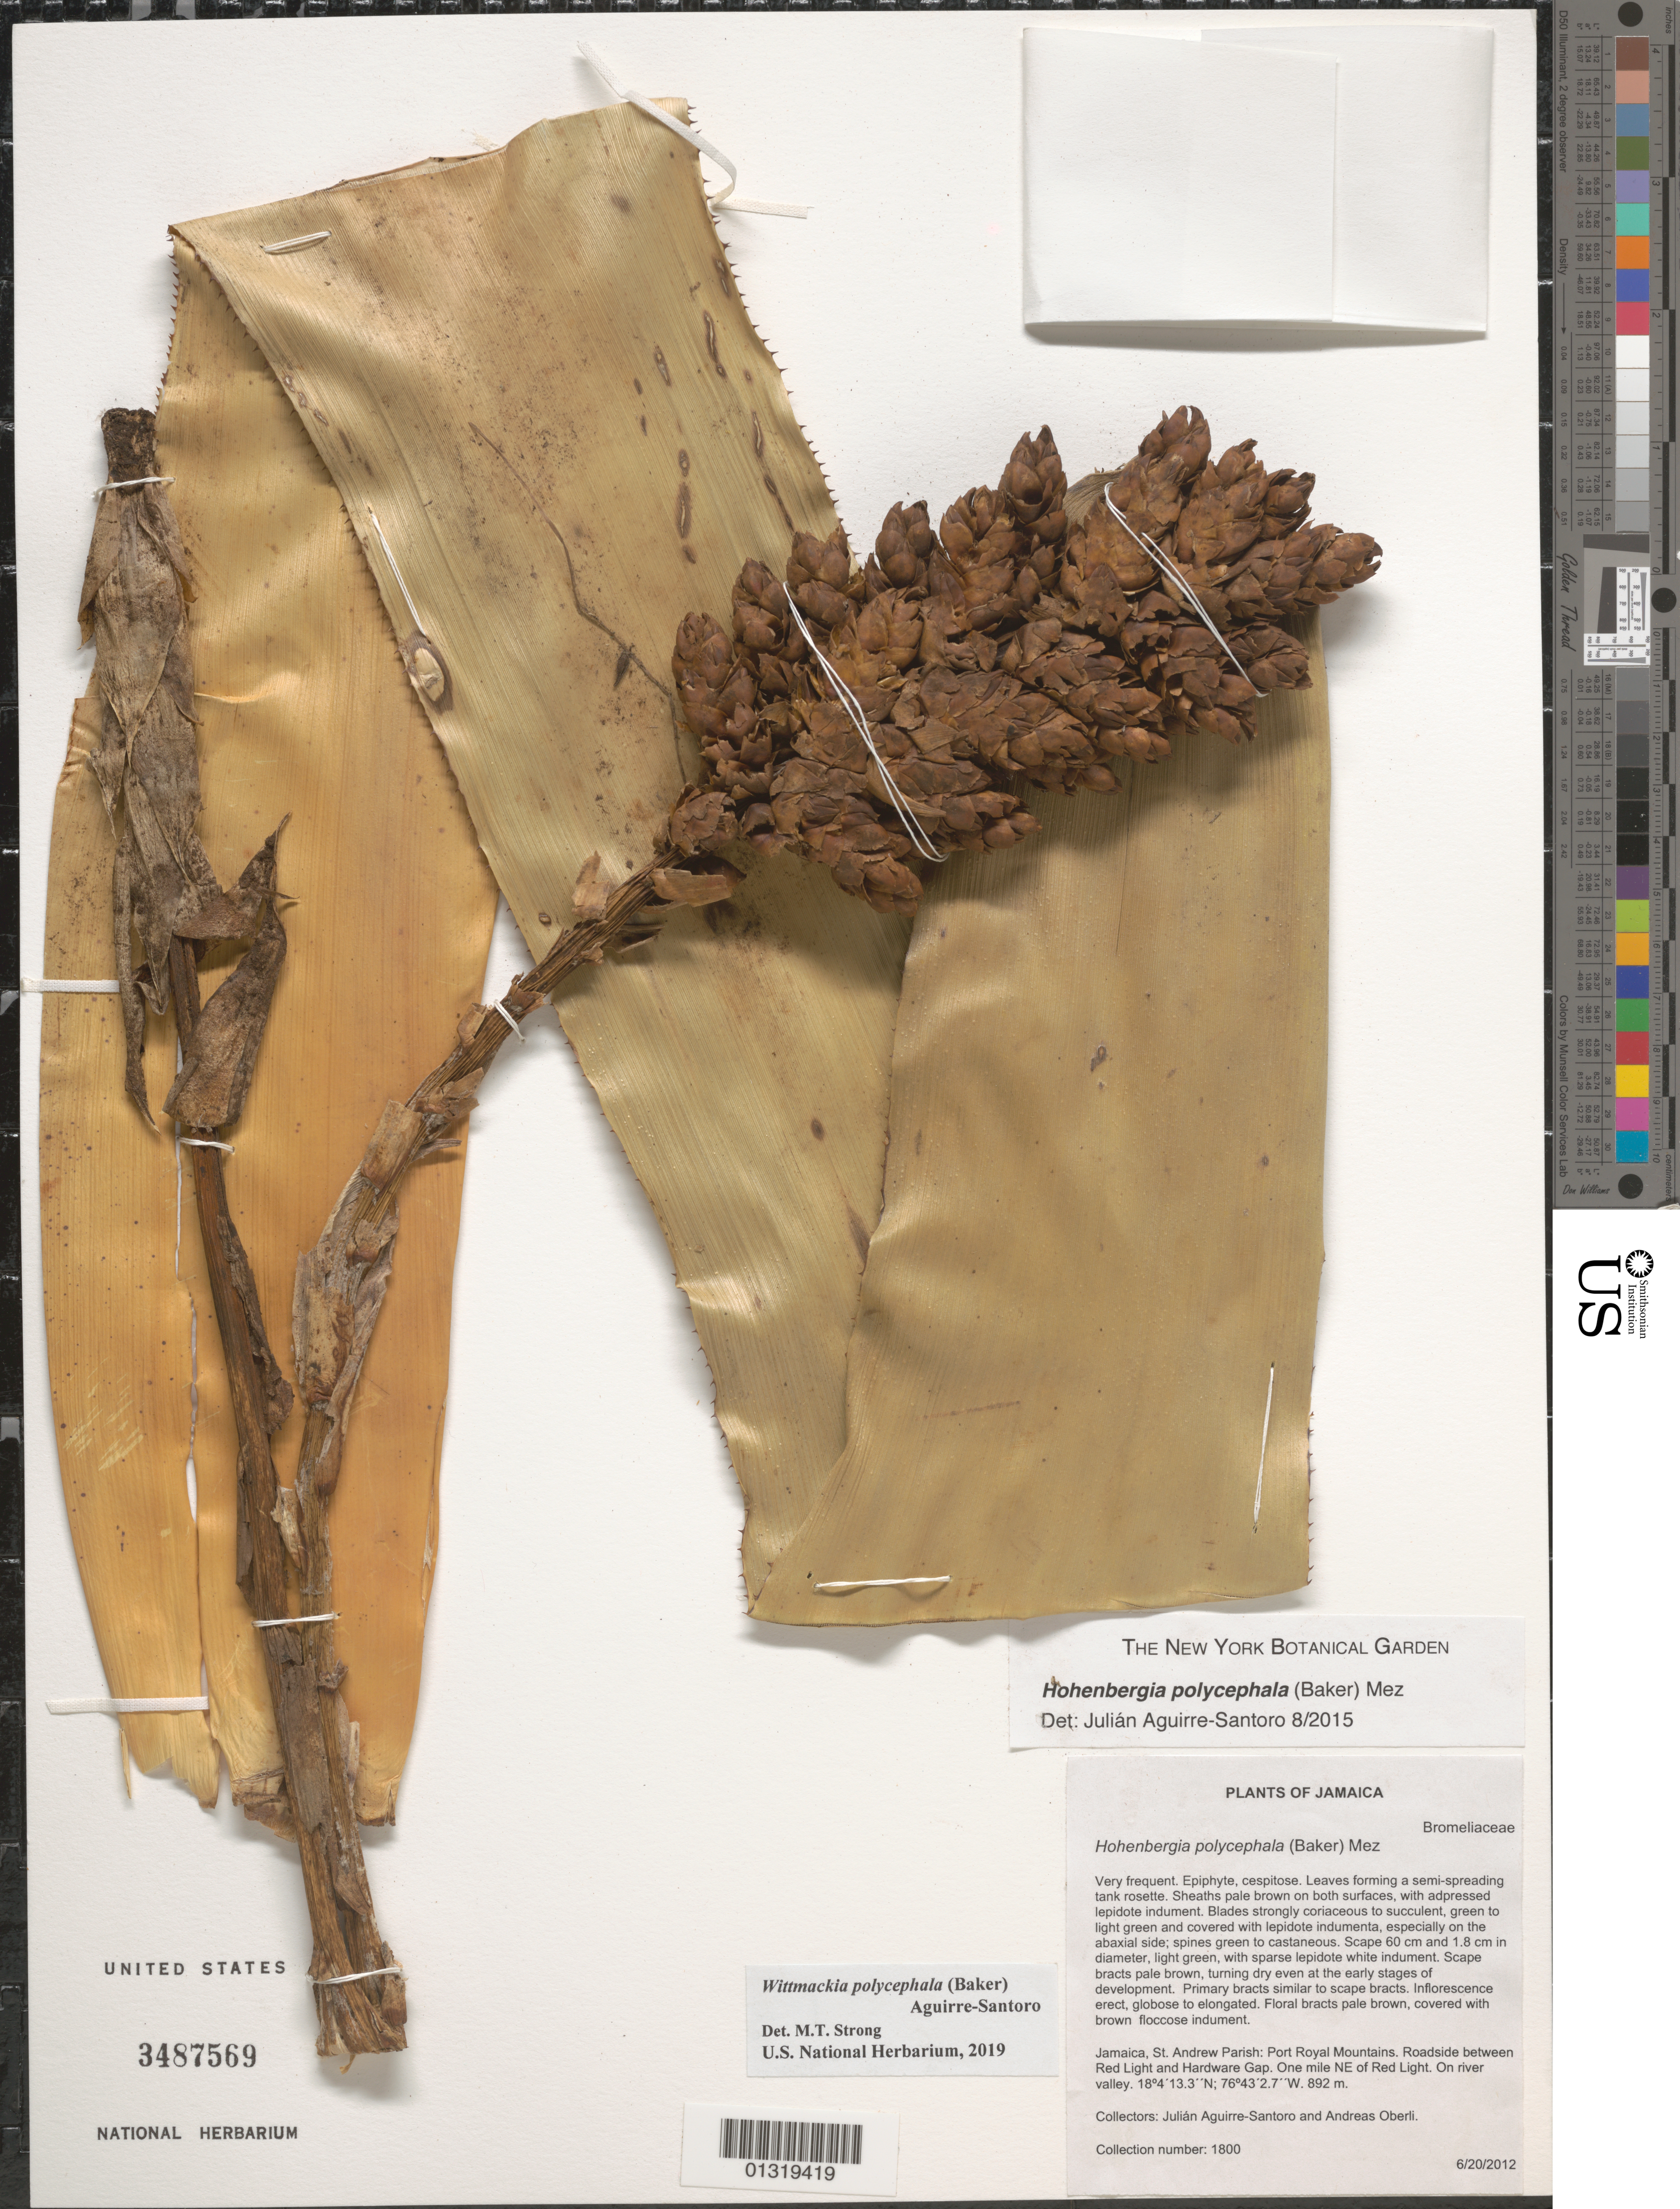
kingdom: Plantae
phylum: Tracheophyta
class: Liliopsida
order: Poales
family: Bromeliaceae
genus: Wittmackia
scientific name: Wittmackia polycephela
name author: (Baker) Aguirre-Santoro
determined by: Strong, Mark T., (BOT), Smithsonian Institution - National Museum of Natural History (UNITED STATES)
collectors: J. Aguirre-Santoro & A. Oberli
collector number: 1800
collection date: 2012-06-20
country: Jamaica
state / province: Saint Andrew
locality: Port Royal Mountains. Roadside between Red Light and Hardware Gap. One mile NE of Red Light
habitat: Very frequent. On river valley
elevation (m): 892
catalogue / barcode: US 3487569